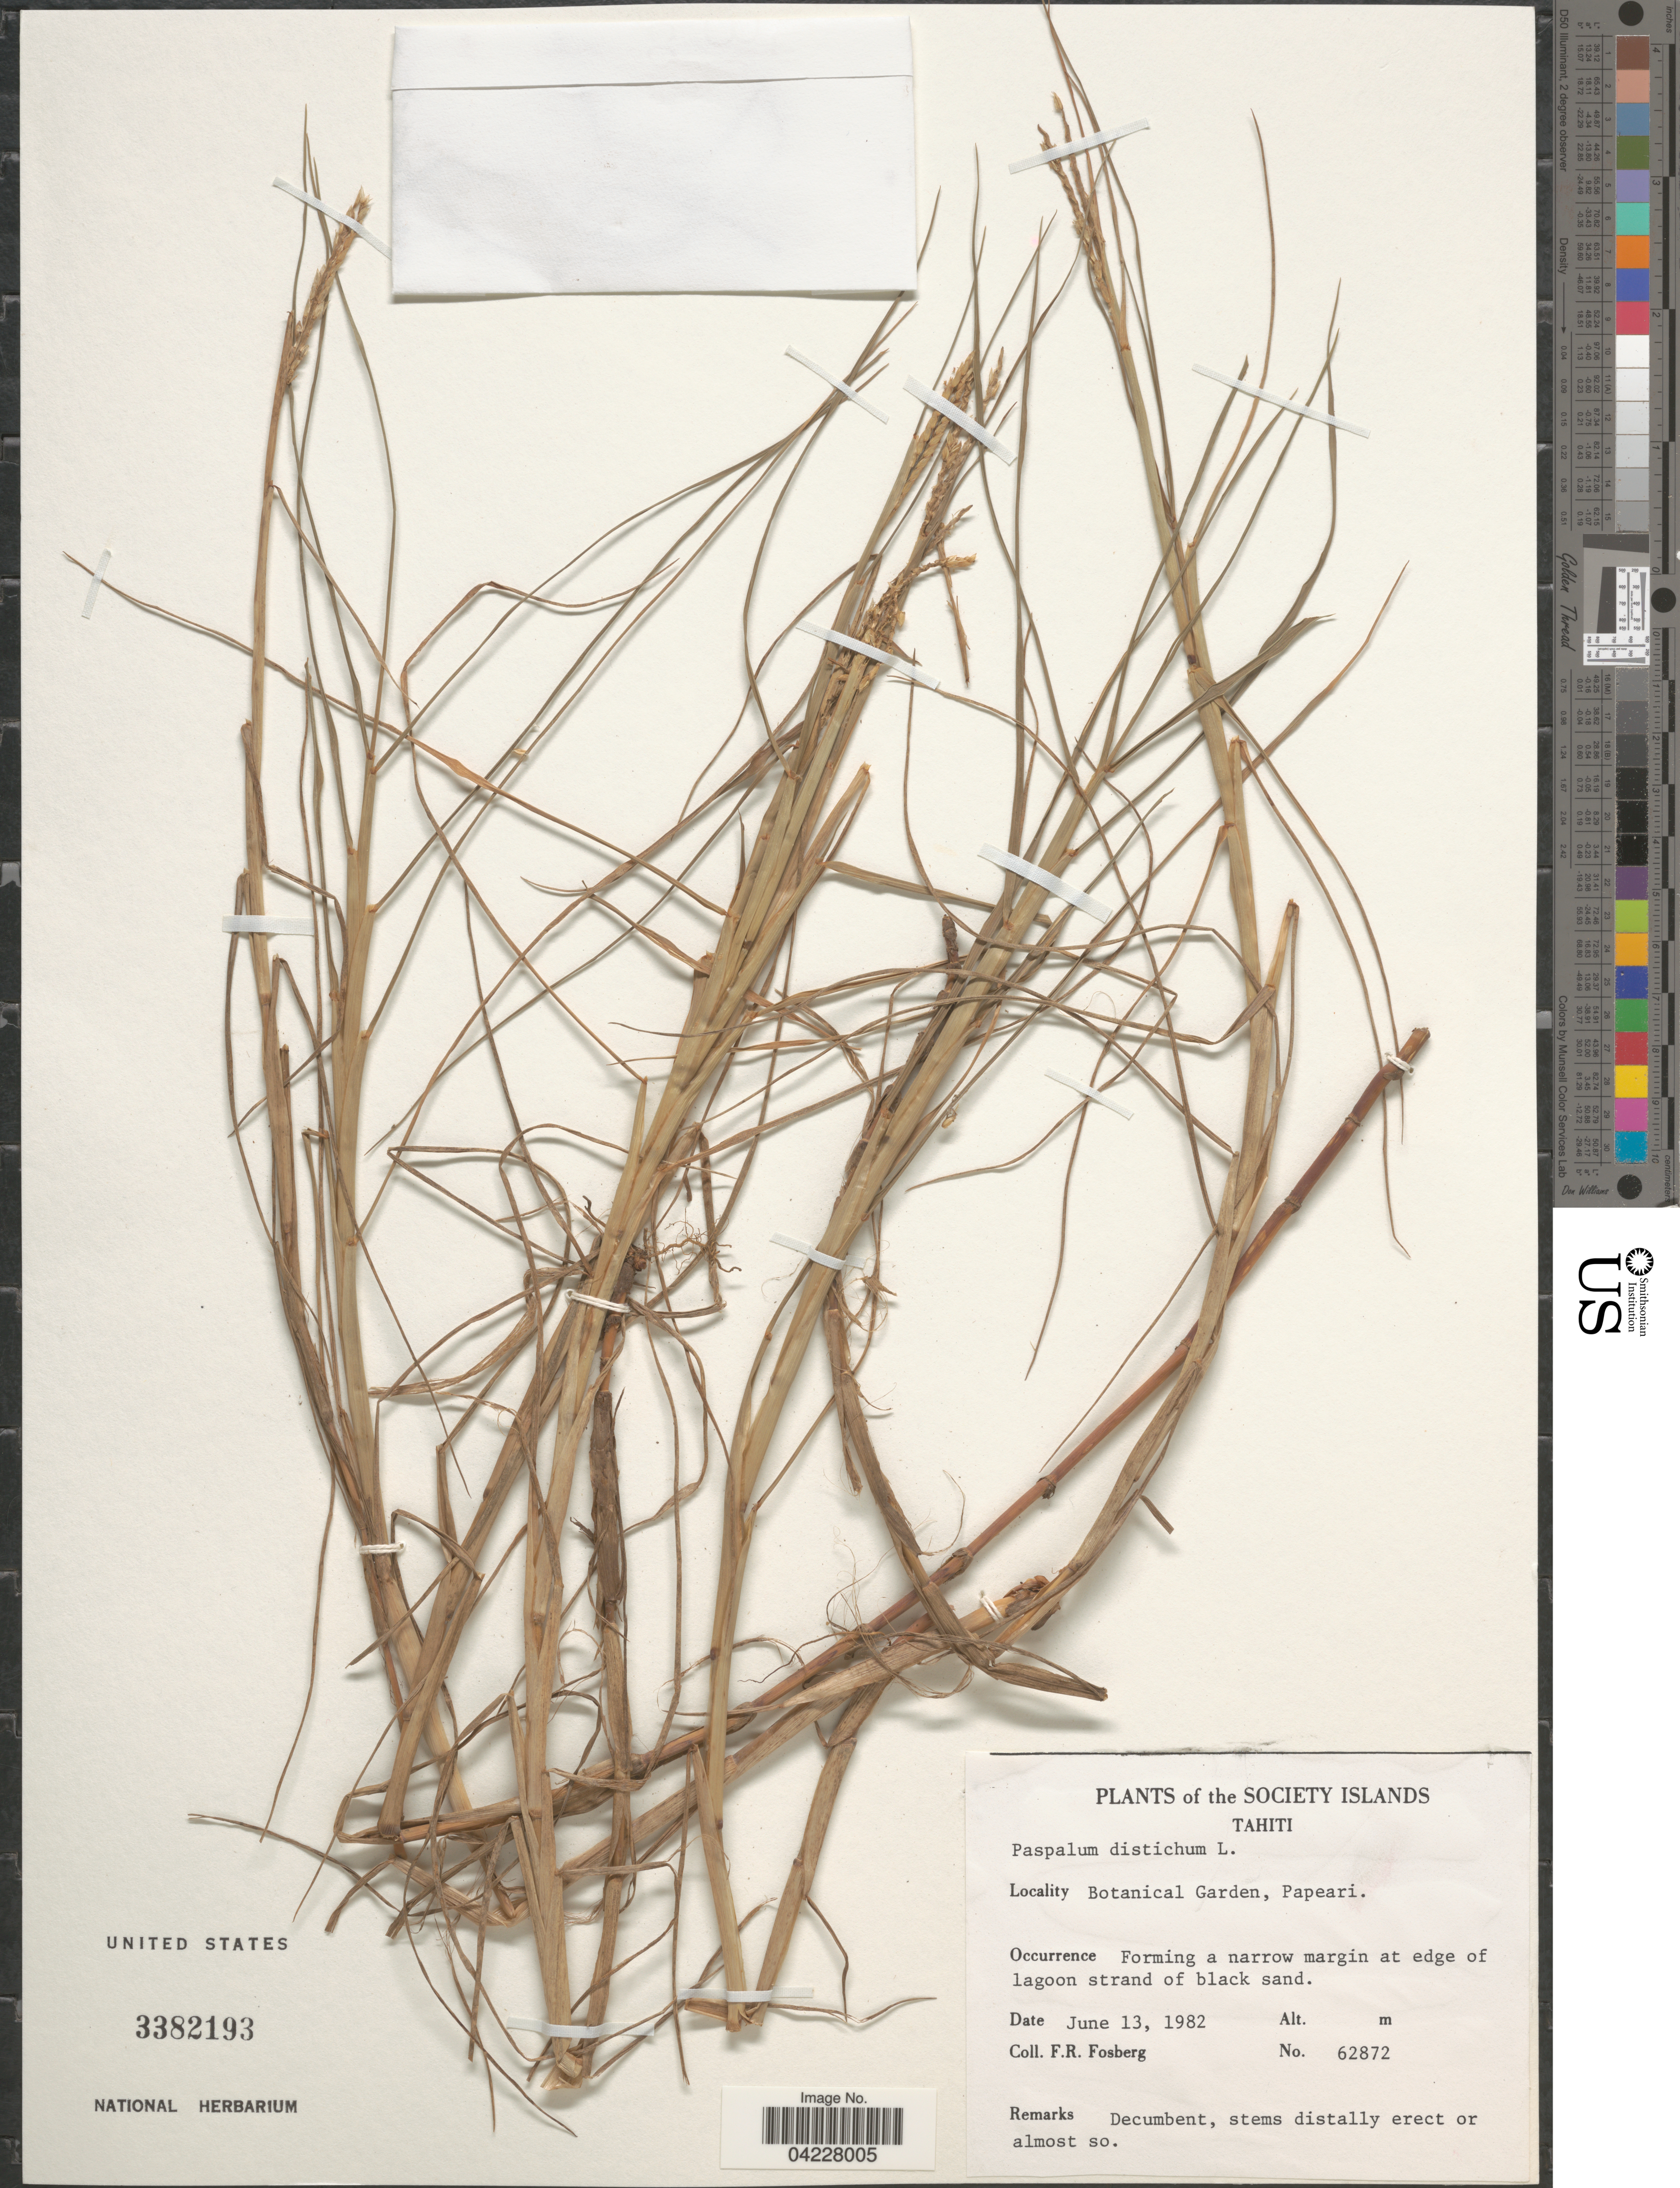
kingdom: Plantae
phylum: Tracheophyta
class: Liliopsida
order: Poales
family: Poaceae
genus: Paspalum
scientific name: Paspalum distichum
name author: L.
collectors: F. R. Fosberg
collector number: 62872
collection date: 1982-06-13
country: French Polynesia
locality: The Society Islands. Tahiti. Botanical Garden, Papeari.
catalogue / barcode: US 3382193